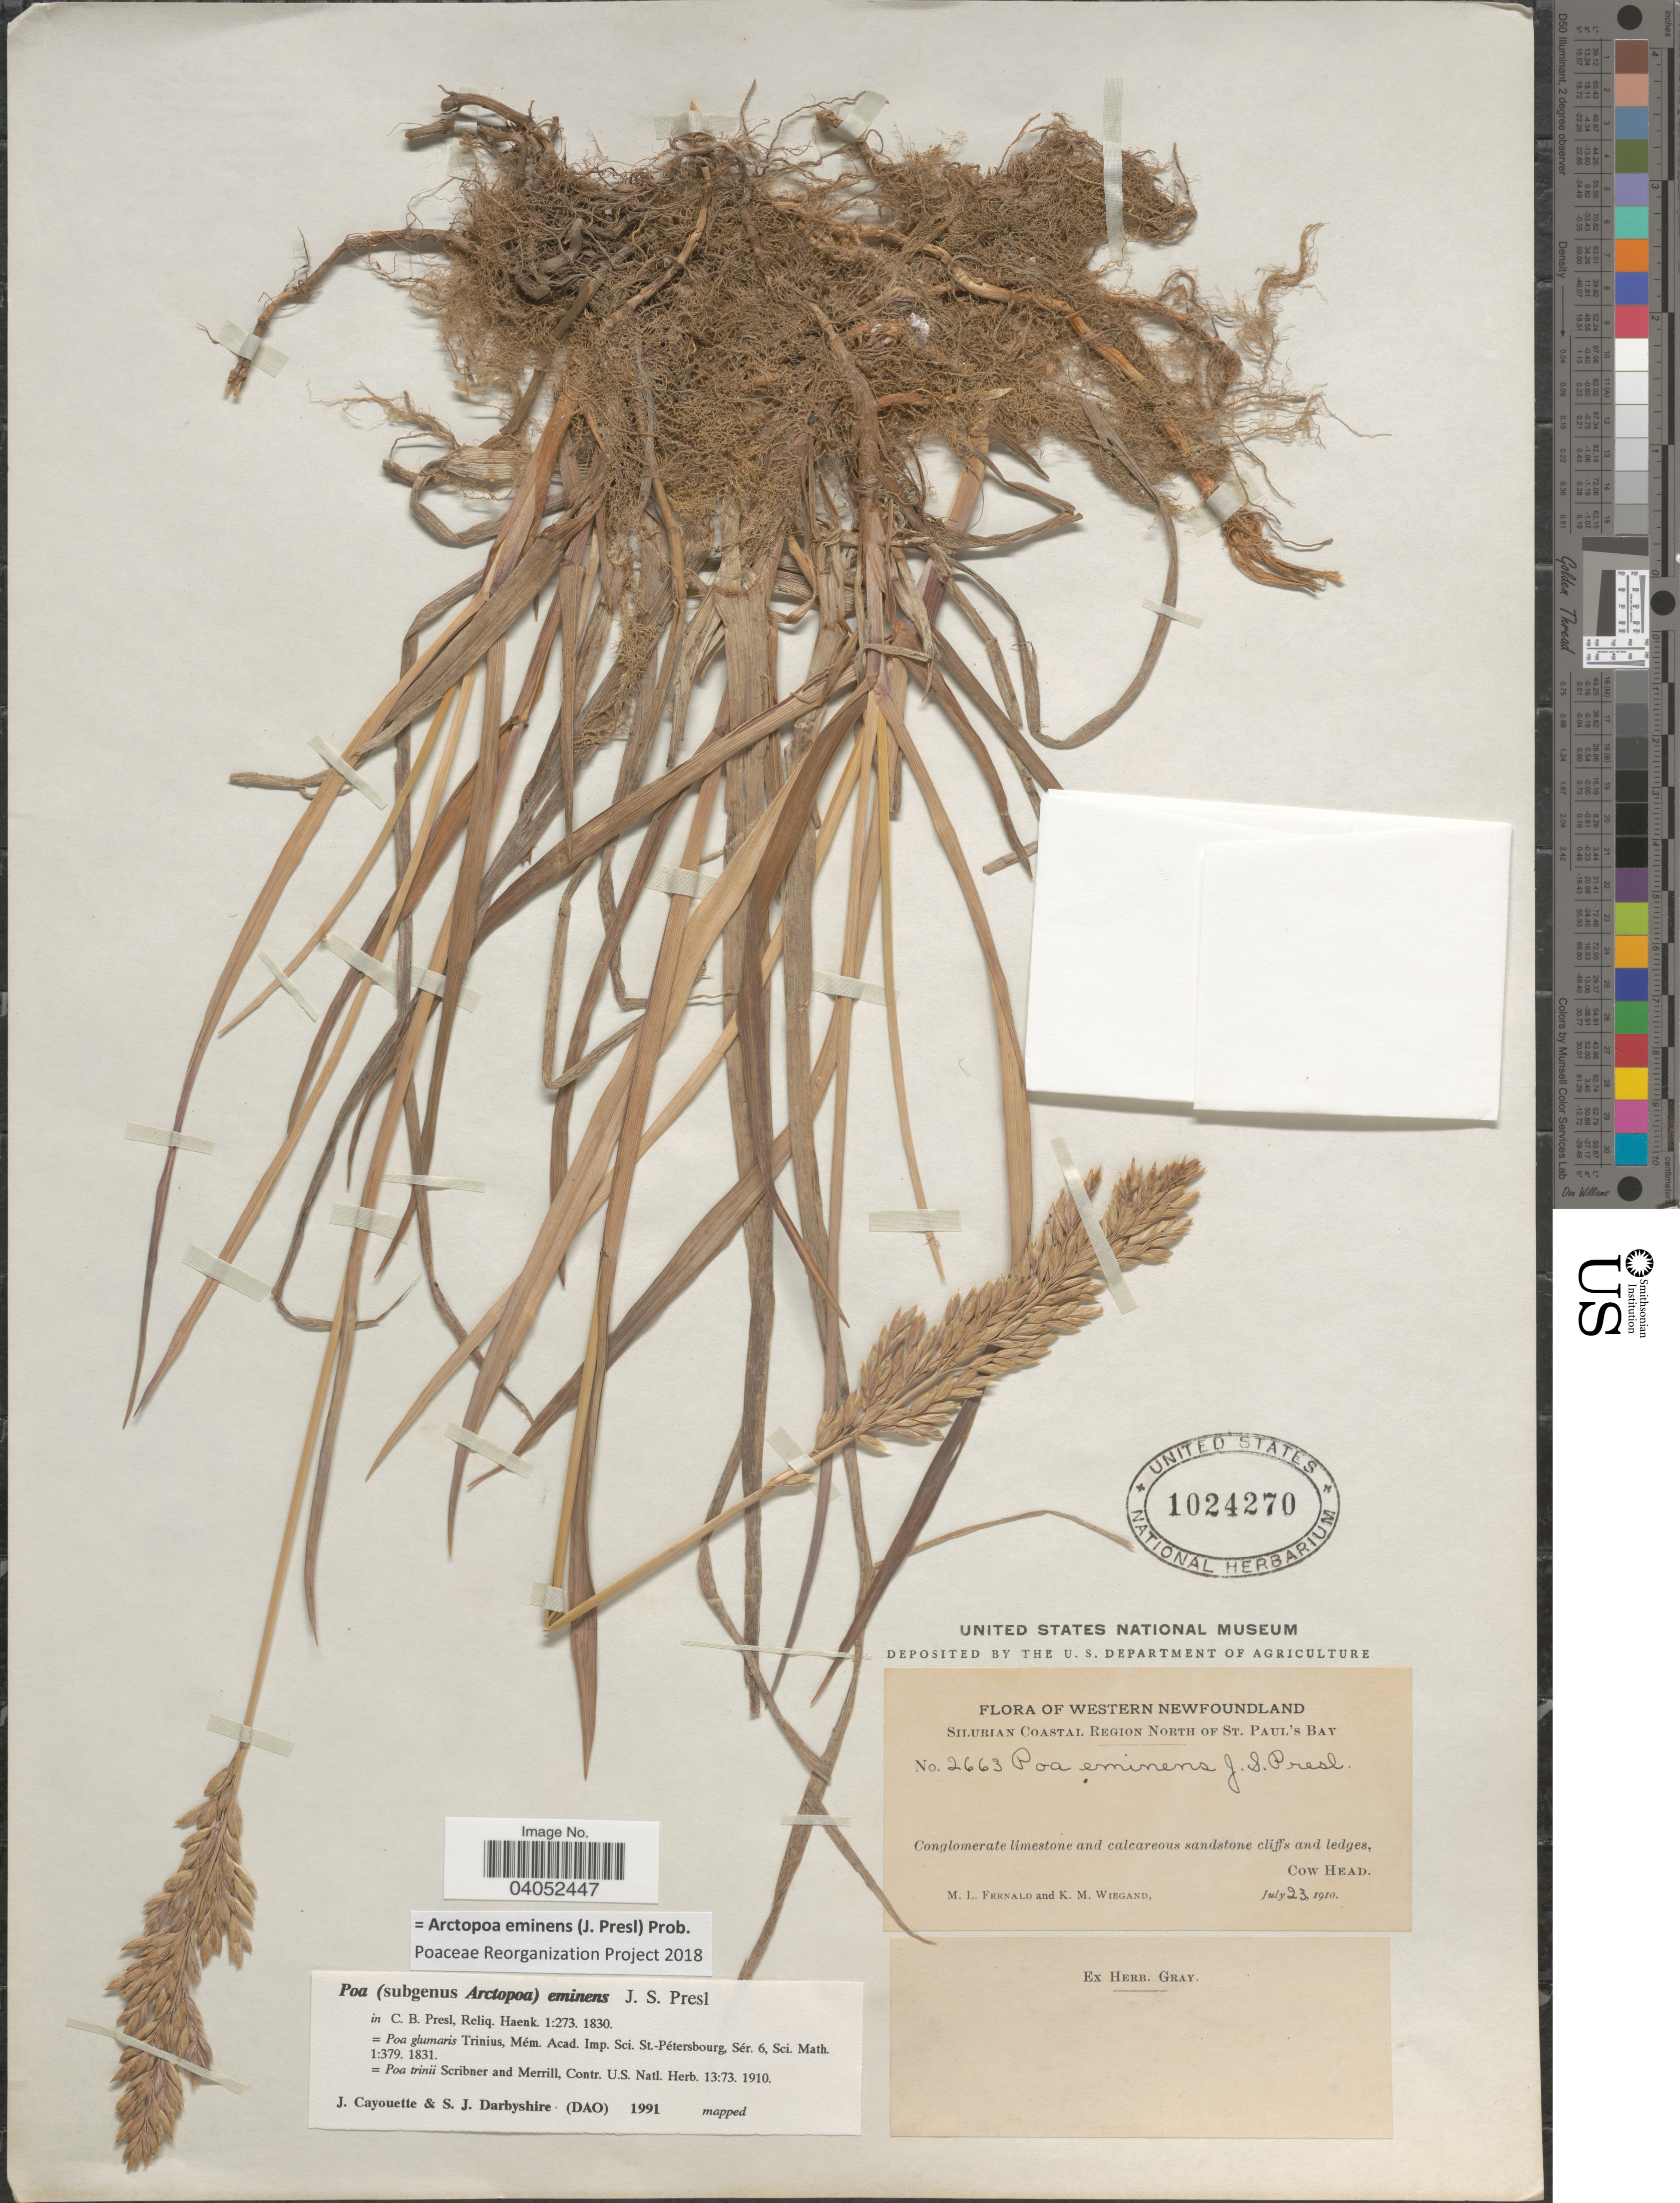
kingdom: Plantae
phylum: Tracheophyta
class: Liliopsida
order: Poales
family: Poaceae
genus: Arctopoa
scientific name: Arctopoa eminens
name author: (J. Presl) Prob.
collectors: M. L. Fernald & K. M. Wiegand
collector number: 2663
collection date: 1910-07-23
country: Canada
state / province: Newfoundland and Labrador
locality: Western Newfoundland. Silurian Coastal Region North of St. Paul's Bay. Conglomerate limestone and calcareous sandstone cliffs and ledges. Cow Head.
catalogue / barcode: US 1024270